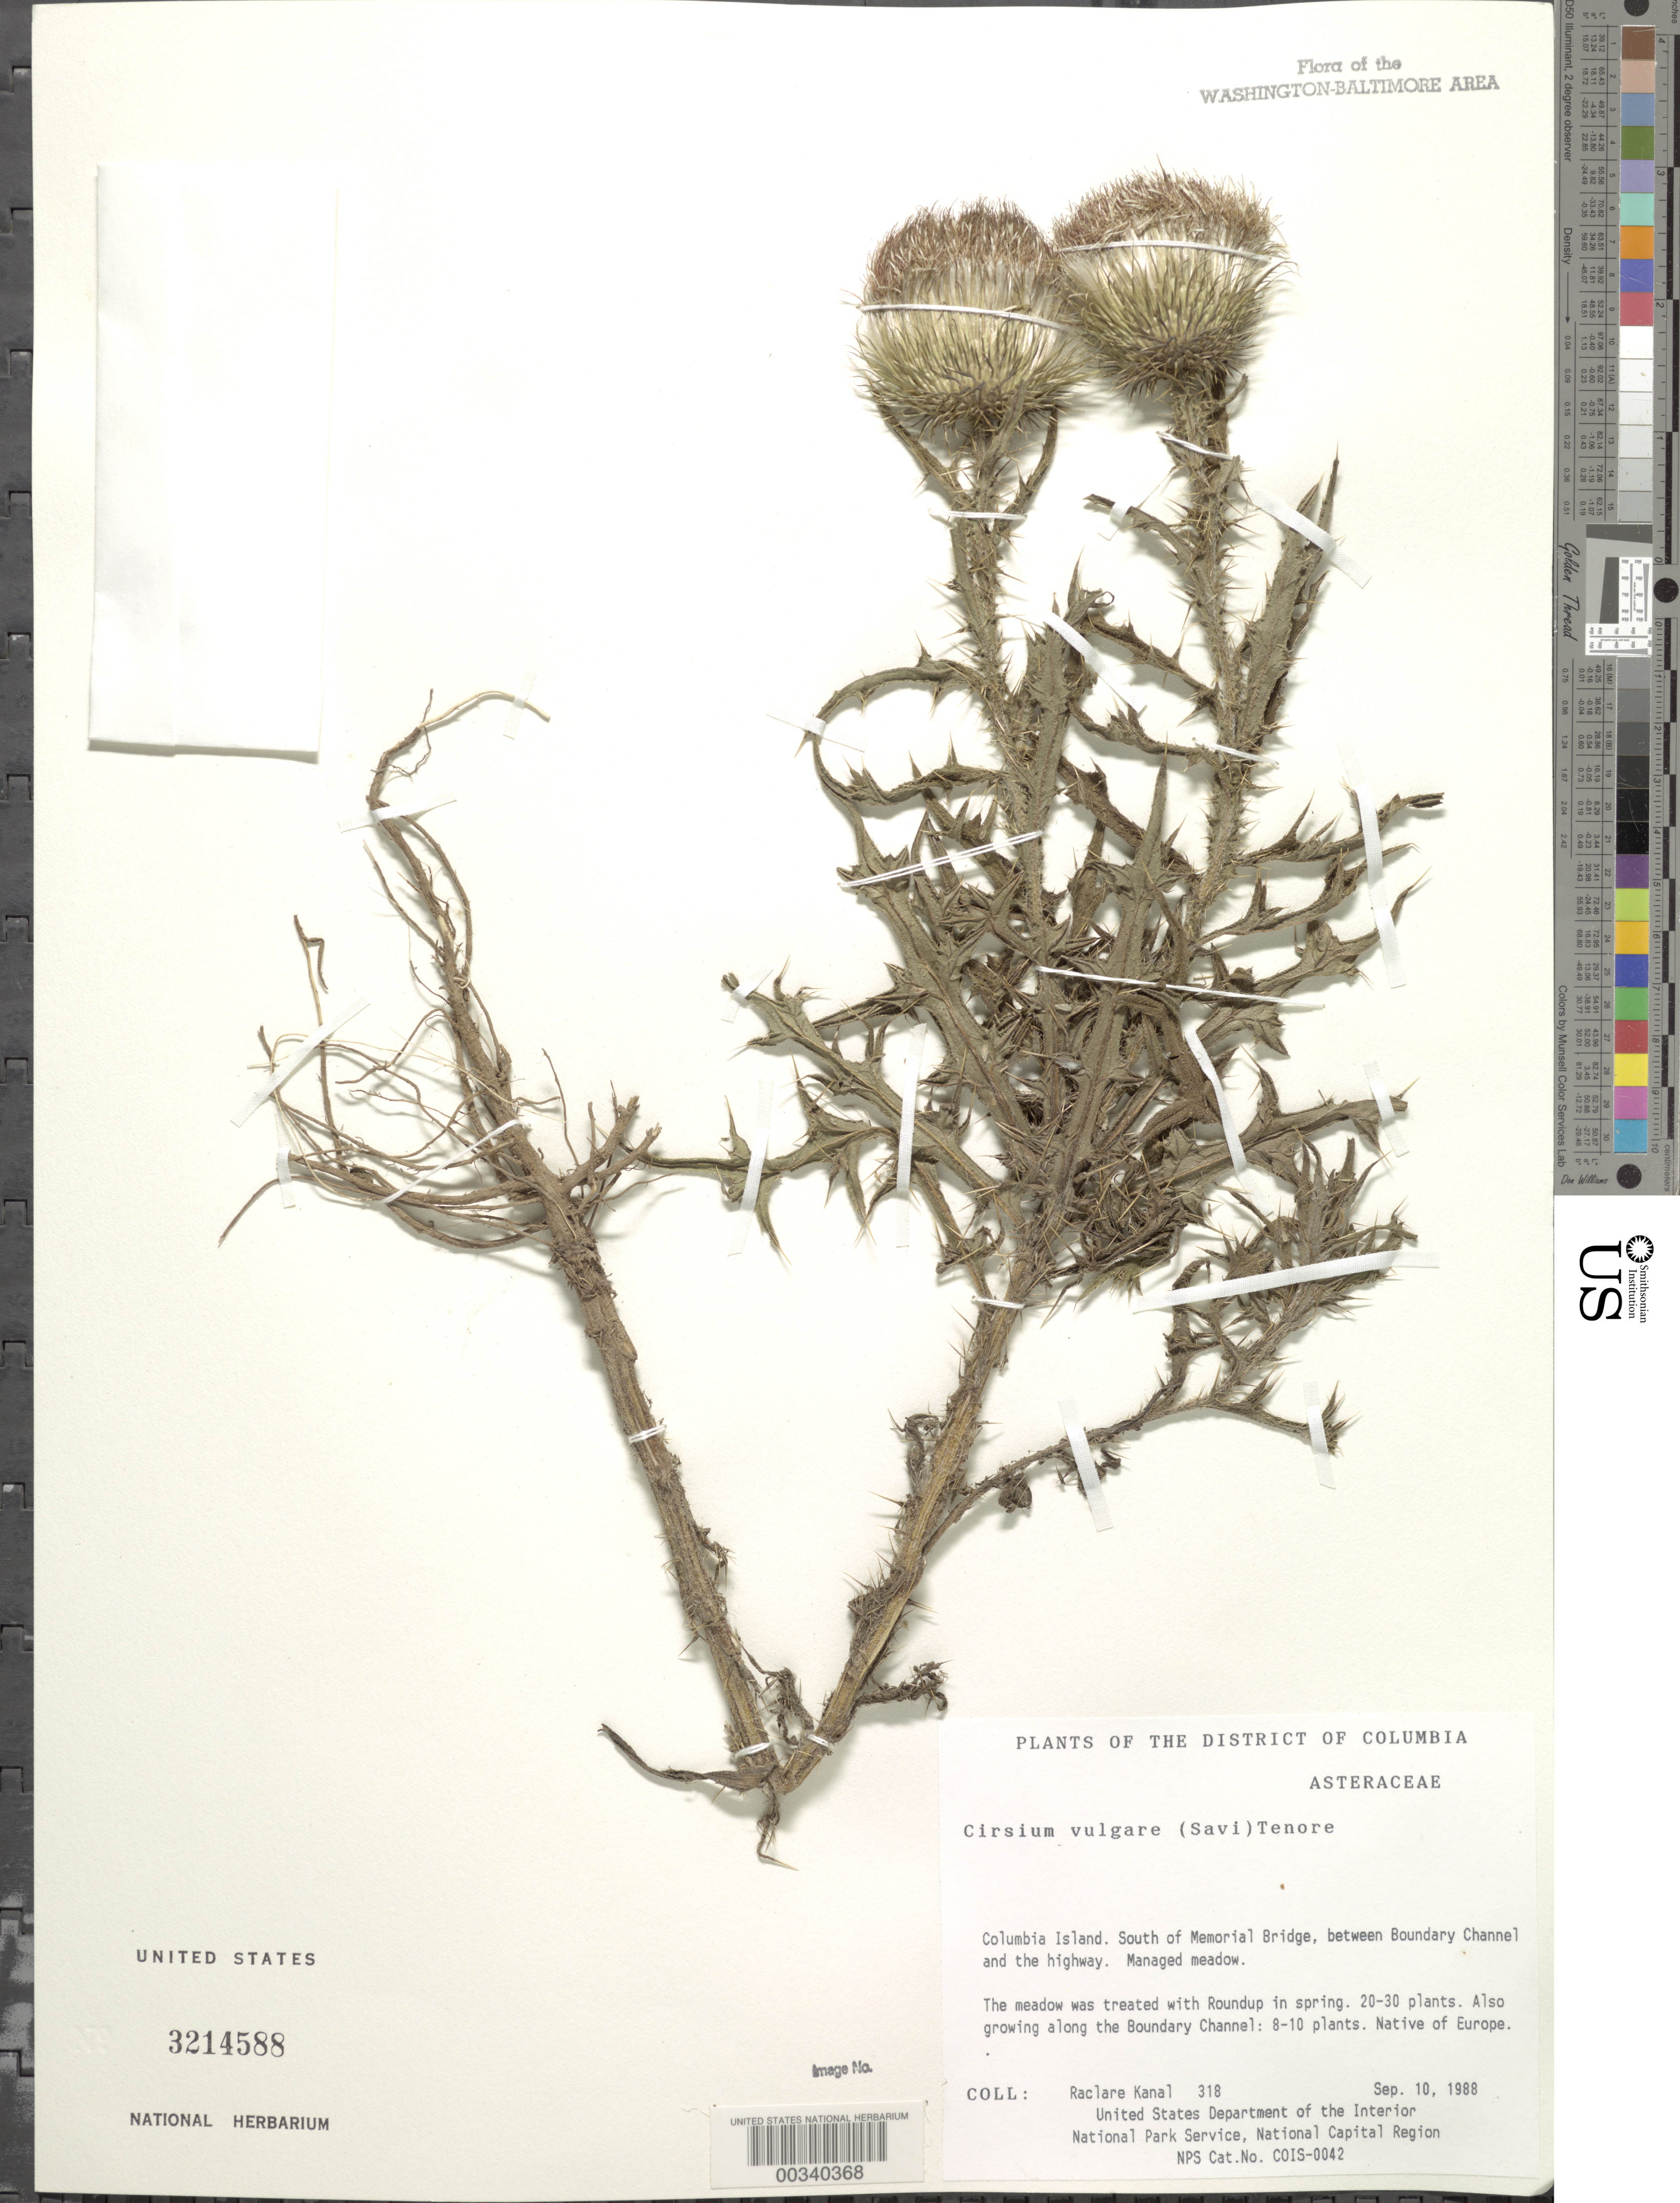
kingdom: Plantae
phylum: Tracheophyta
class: Magnoliopsida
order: Asterales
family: Asteraceae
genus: Cirsium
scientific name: Cirsium vulgare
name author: (Savi) Ten.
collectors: R. Kanal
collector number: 318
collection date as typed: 10 Sep 1988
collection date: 1988-09-10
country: United States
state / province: Virginia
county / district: Arlington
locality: Columbia Island, S of Memorial Bridge, between Boundary Channel and the Highway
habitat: Managed meadow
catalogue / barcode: US 3214588